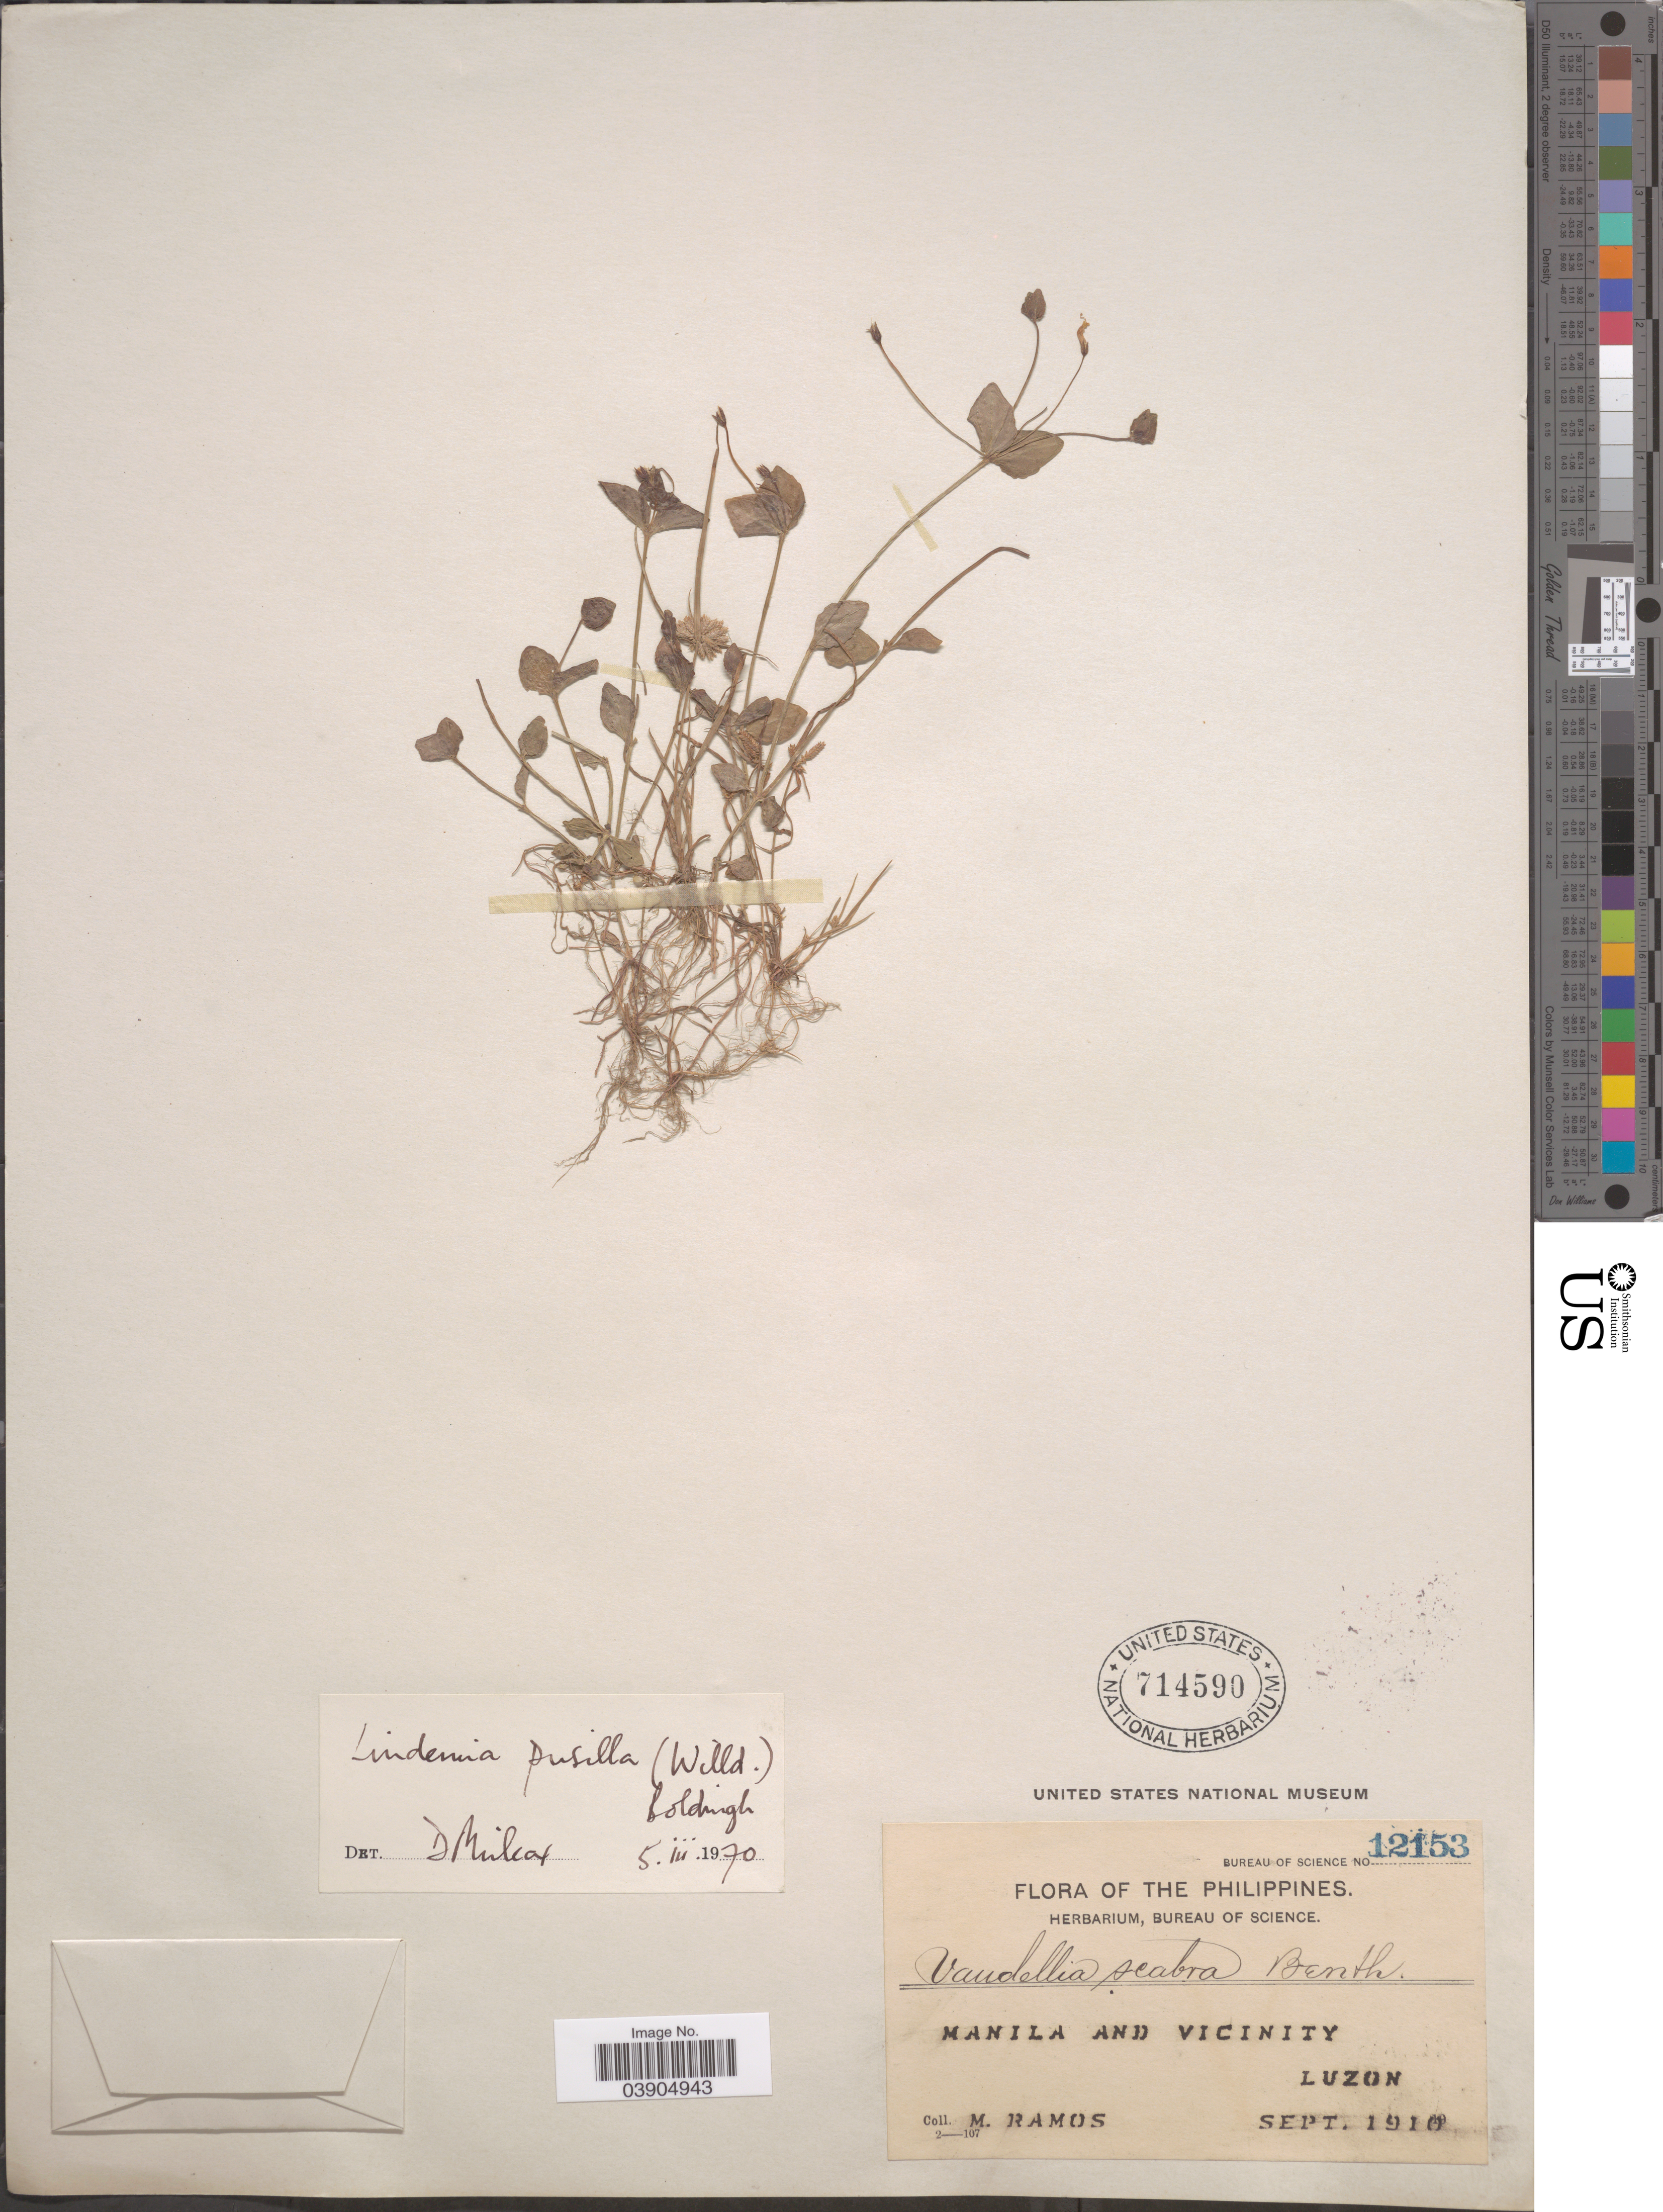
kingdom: Plantae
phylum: Tracheophyta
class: Magnoliopsida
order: Lamiales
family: Linderniaceae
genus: Lindernia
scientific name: Lindernia pusilla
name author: (Willd.) Bold.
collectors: M. Ramos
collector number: Bureau of Science 12153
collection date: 1910-09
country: Philippines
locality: Manila and Vicinity, Luzon.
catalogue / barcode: US 714590